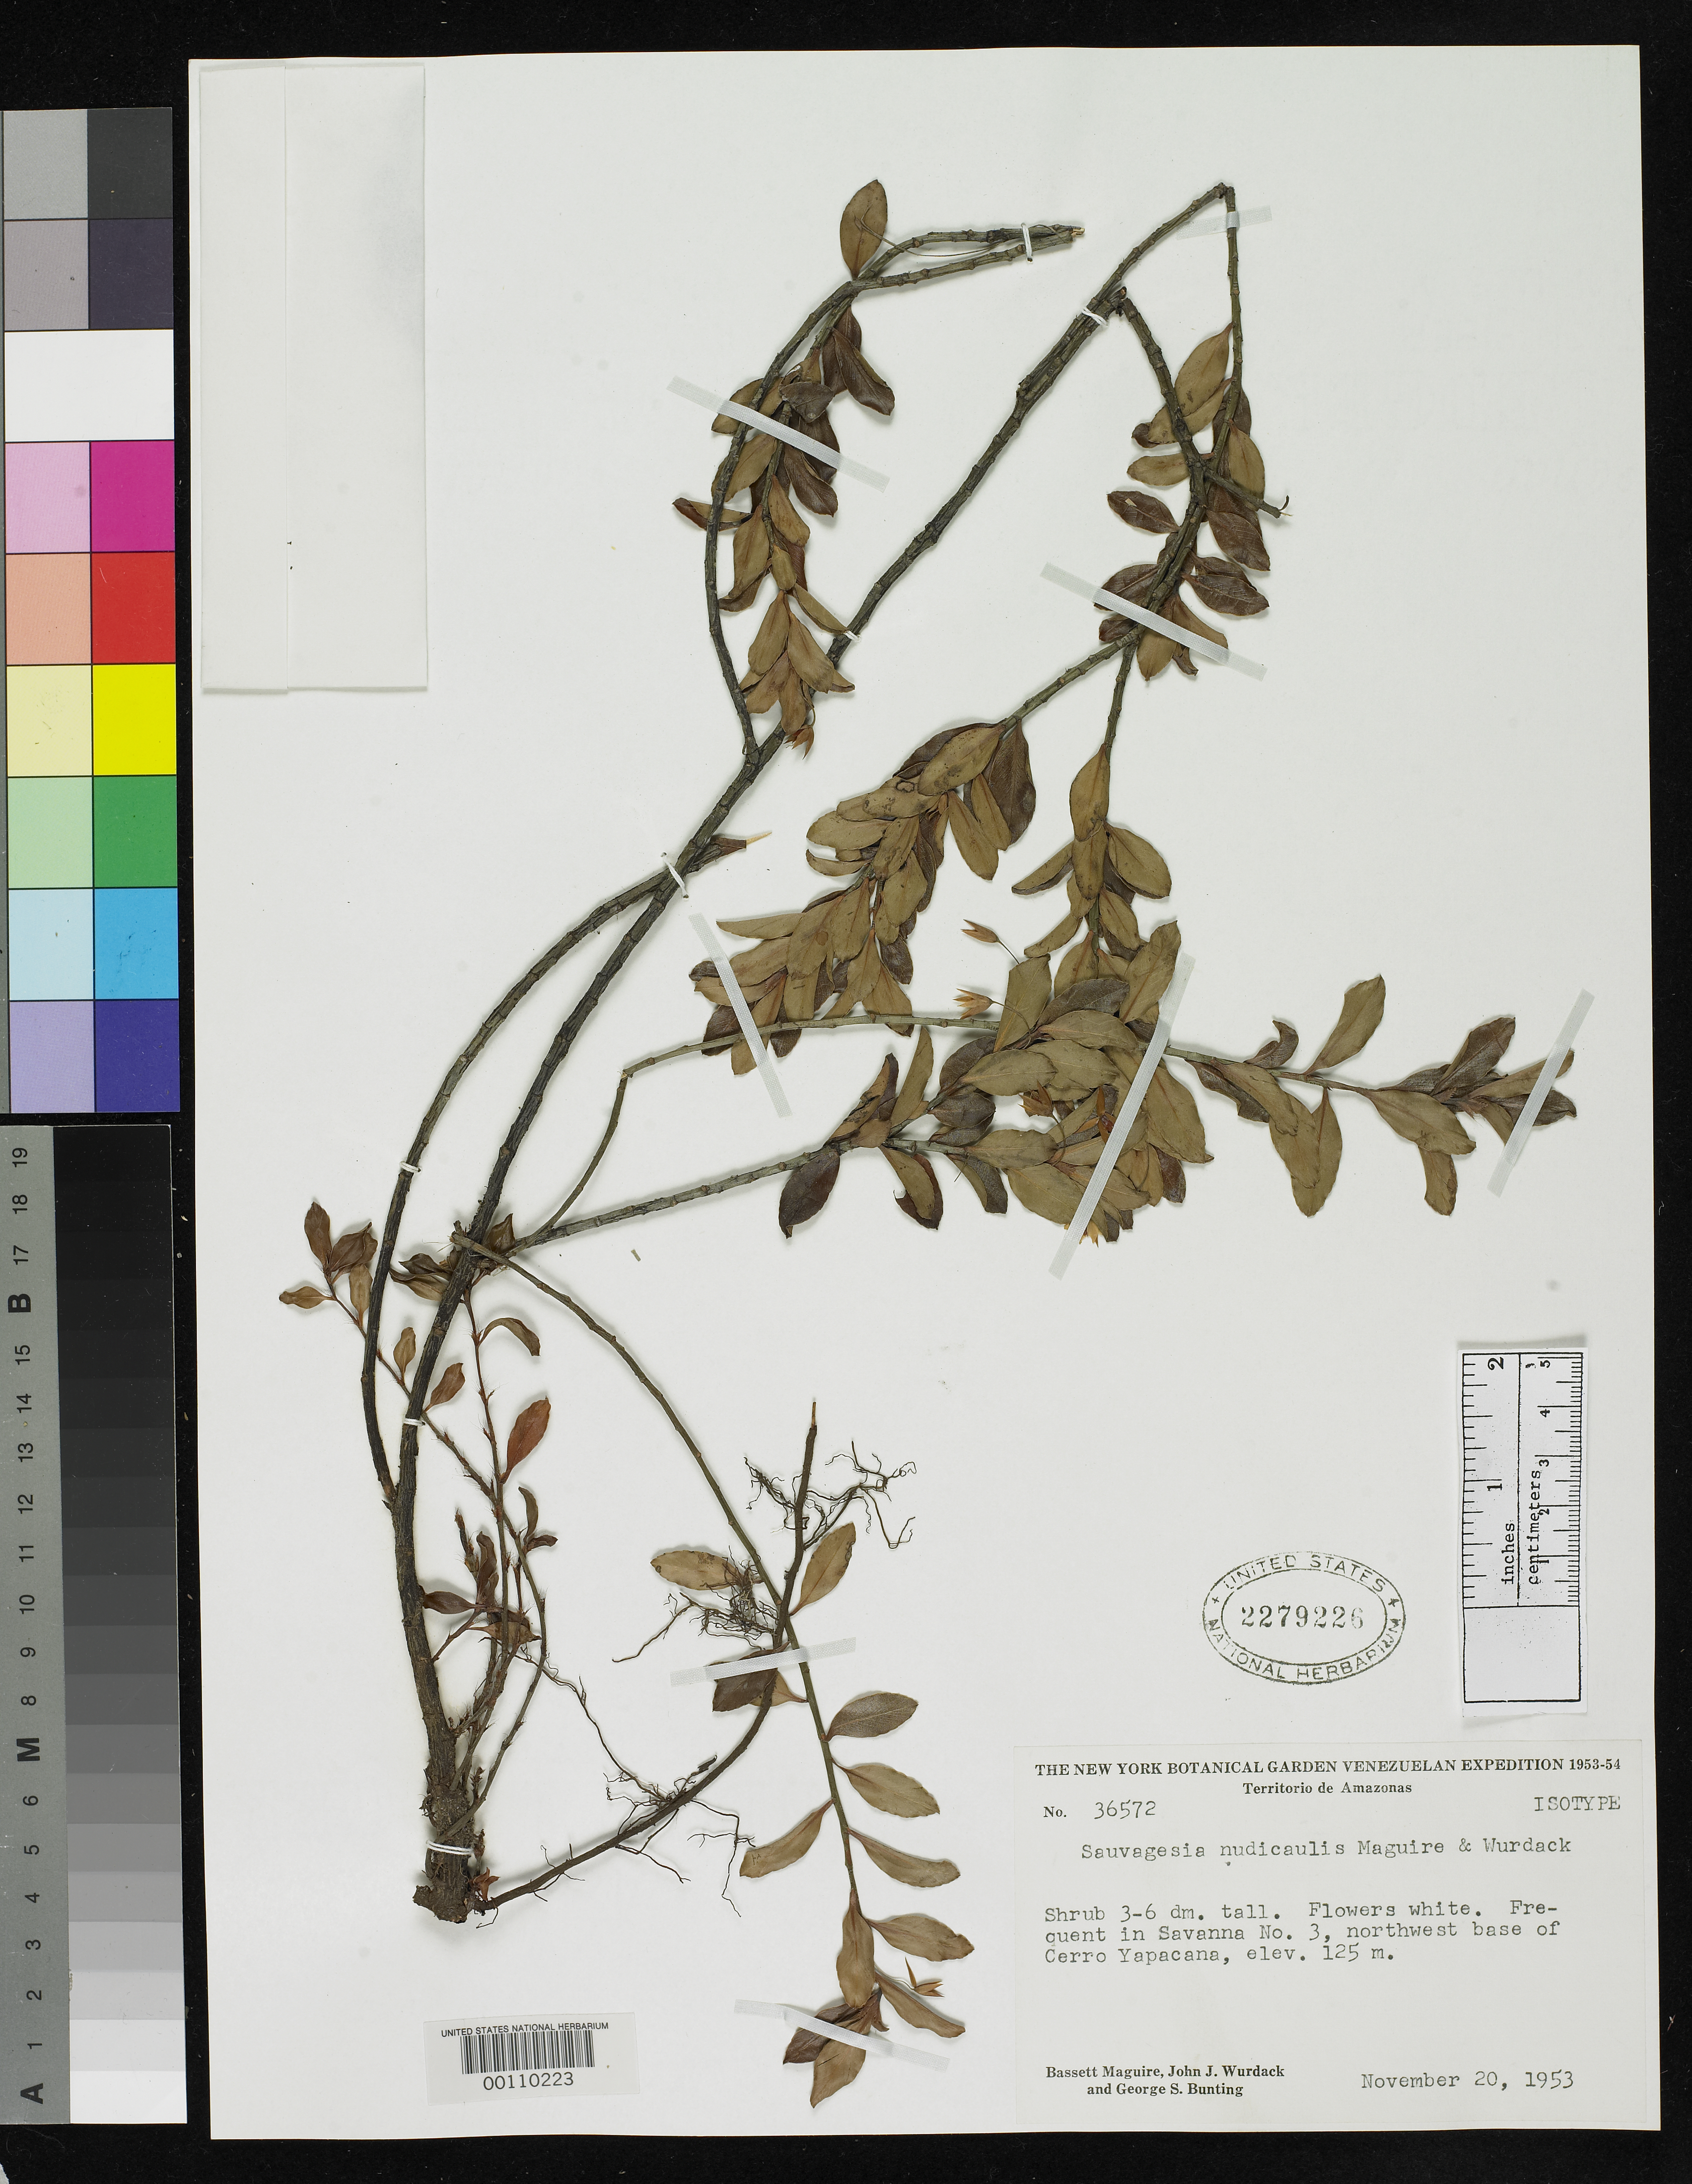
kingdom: Plantae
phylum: Tracheophyta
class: Magnoliopsida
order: Malpighiales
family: Ochnaceae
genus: Sauvagesia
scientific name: Sauvagesia nudicaulis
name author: Maguire & Wurdack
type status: Isotype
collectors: B. Maguire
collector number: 36572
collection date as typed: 20 Nov 1953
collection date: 1953-11-20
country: Venezuela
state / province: Amazonas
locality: Northwest base of Cerro Yapacana.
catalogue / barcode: US 2279226